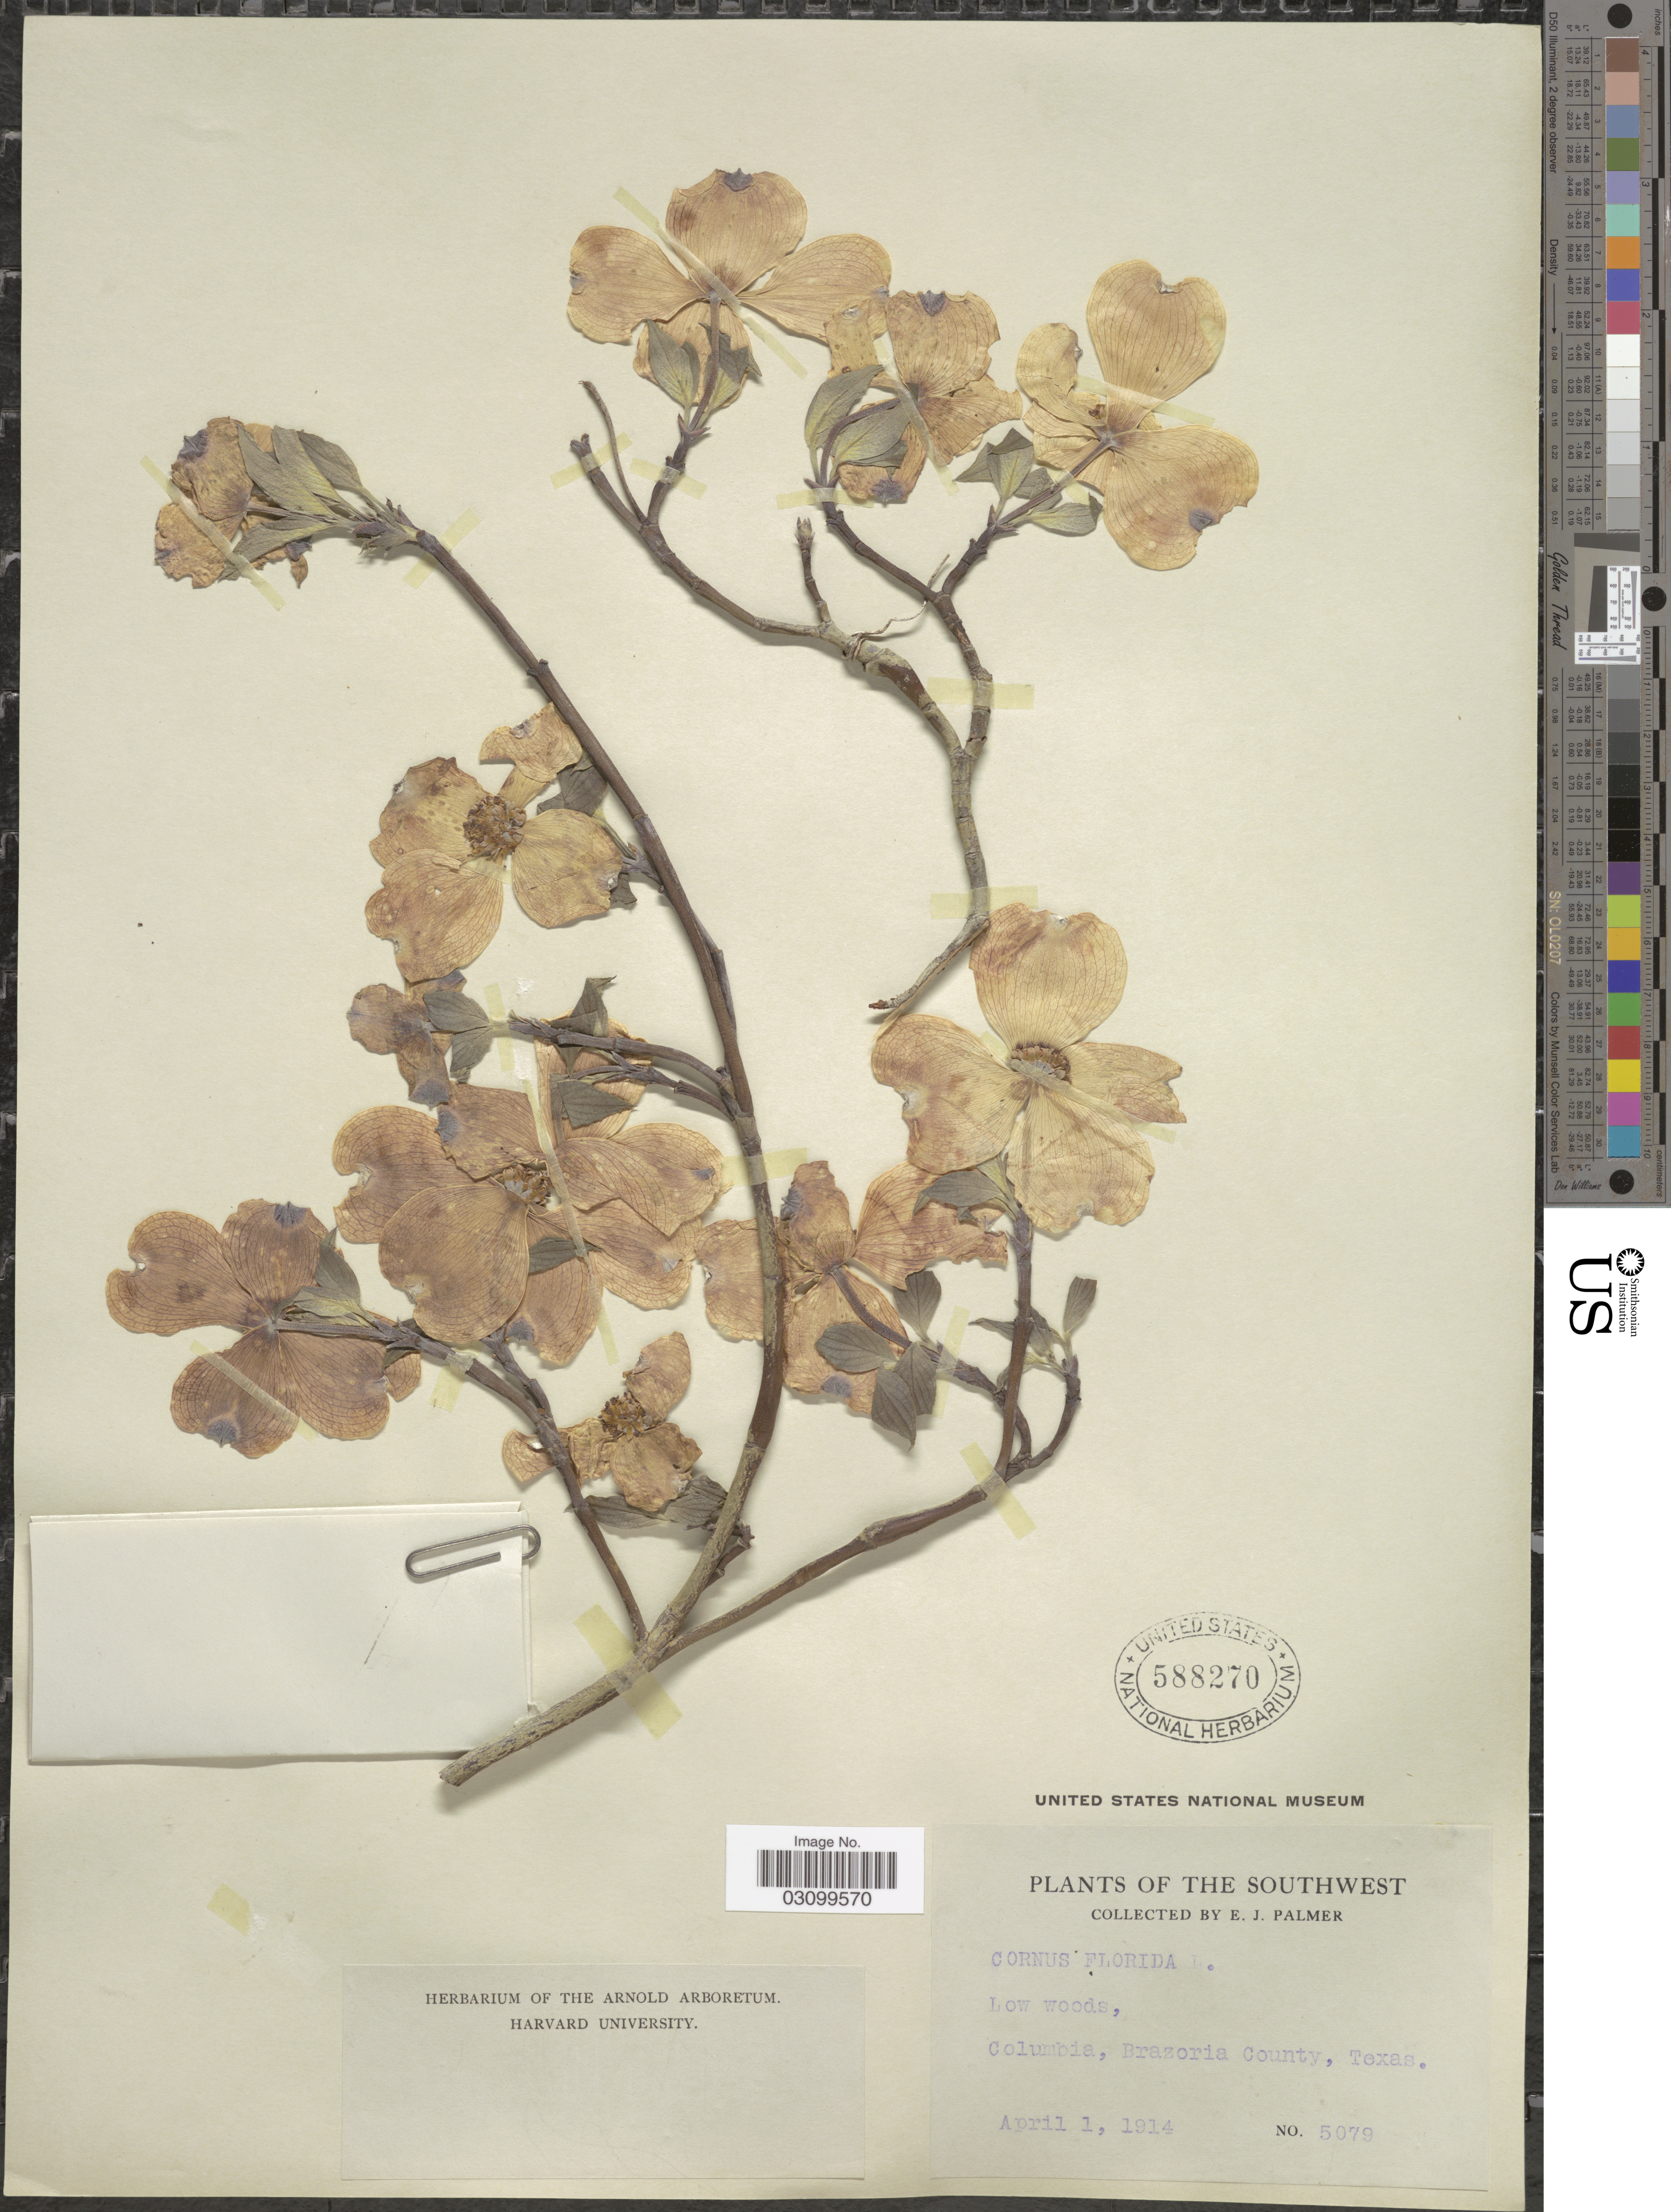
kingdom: Plantae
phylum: Tracheophyta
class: Magnoliopsida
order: Cornales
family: Cornaceae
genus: Cornus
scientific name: Cornus florida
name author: L.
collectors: E. J. Palmer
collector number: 5079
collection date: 1914-04-01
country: United States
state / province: Texas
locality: The Southwest. Columbia, Brazoria County.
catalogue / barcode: US 588270